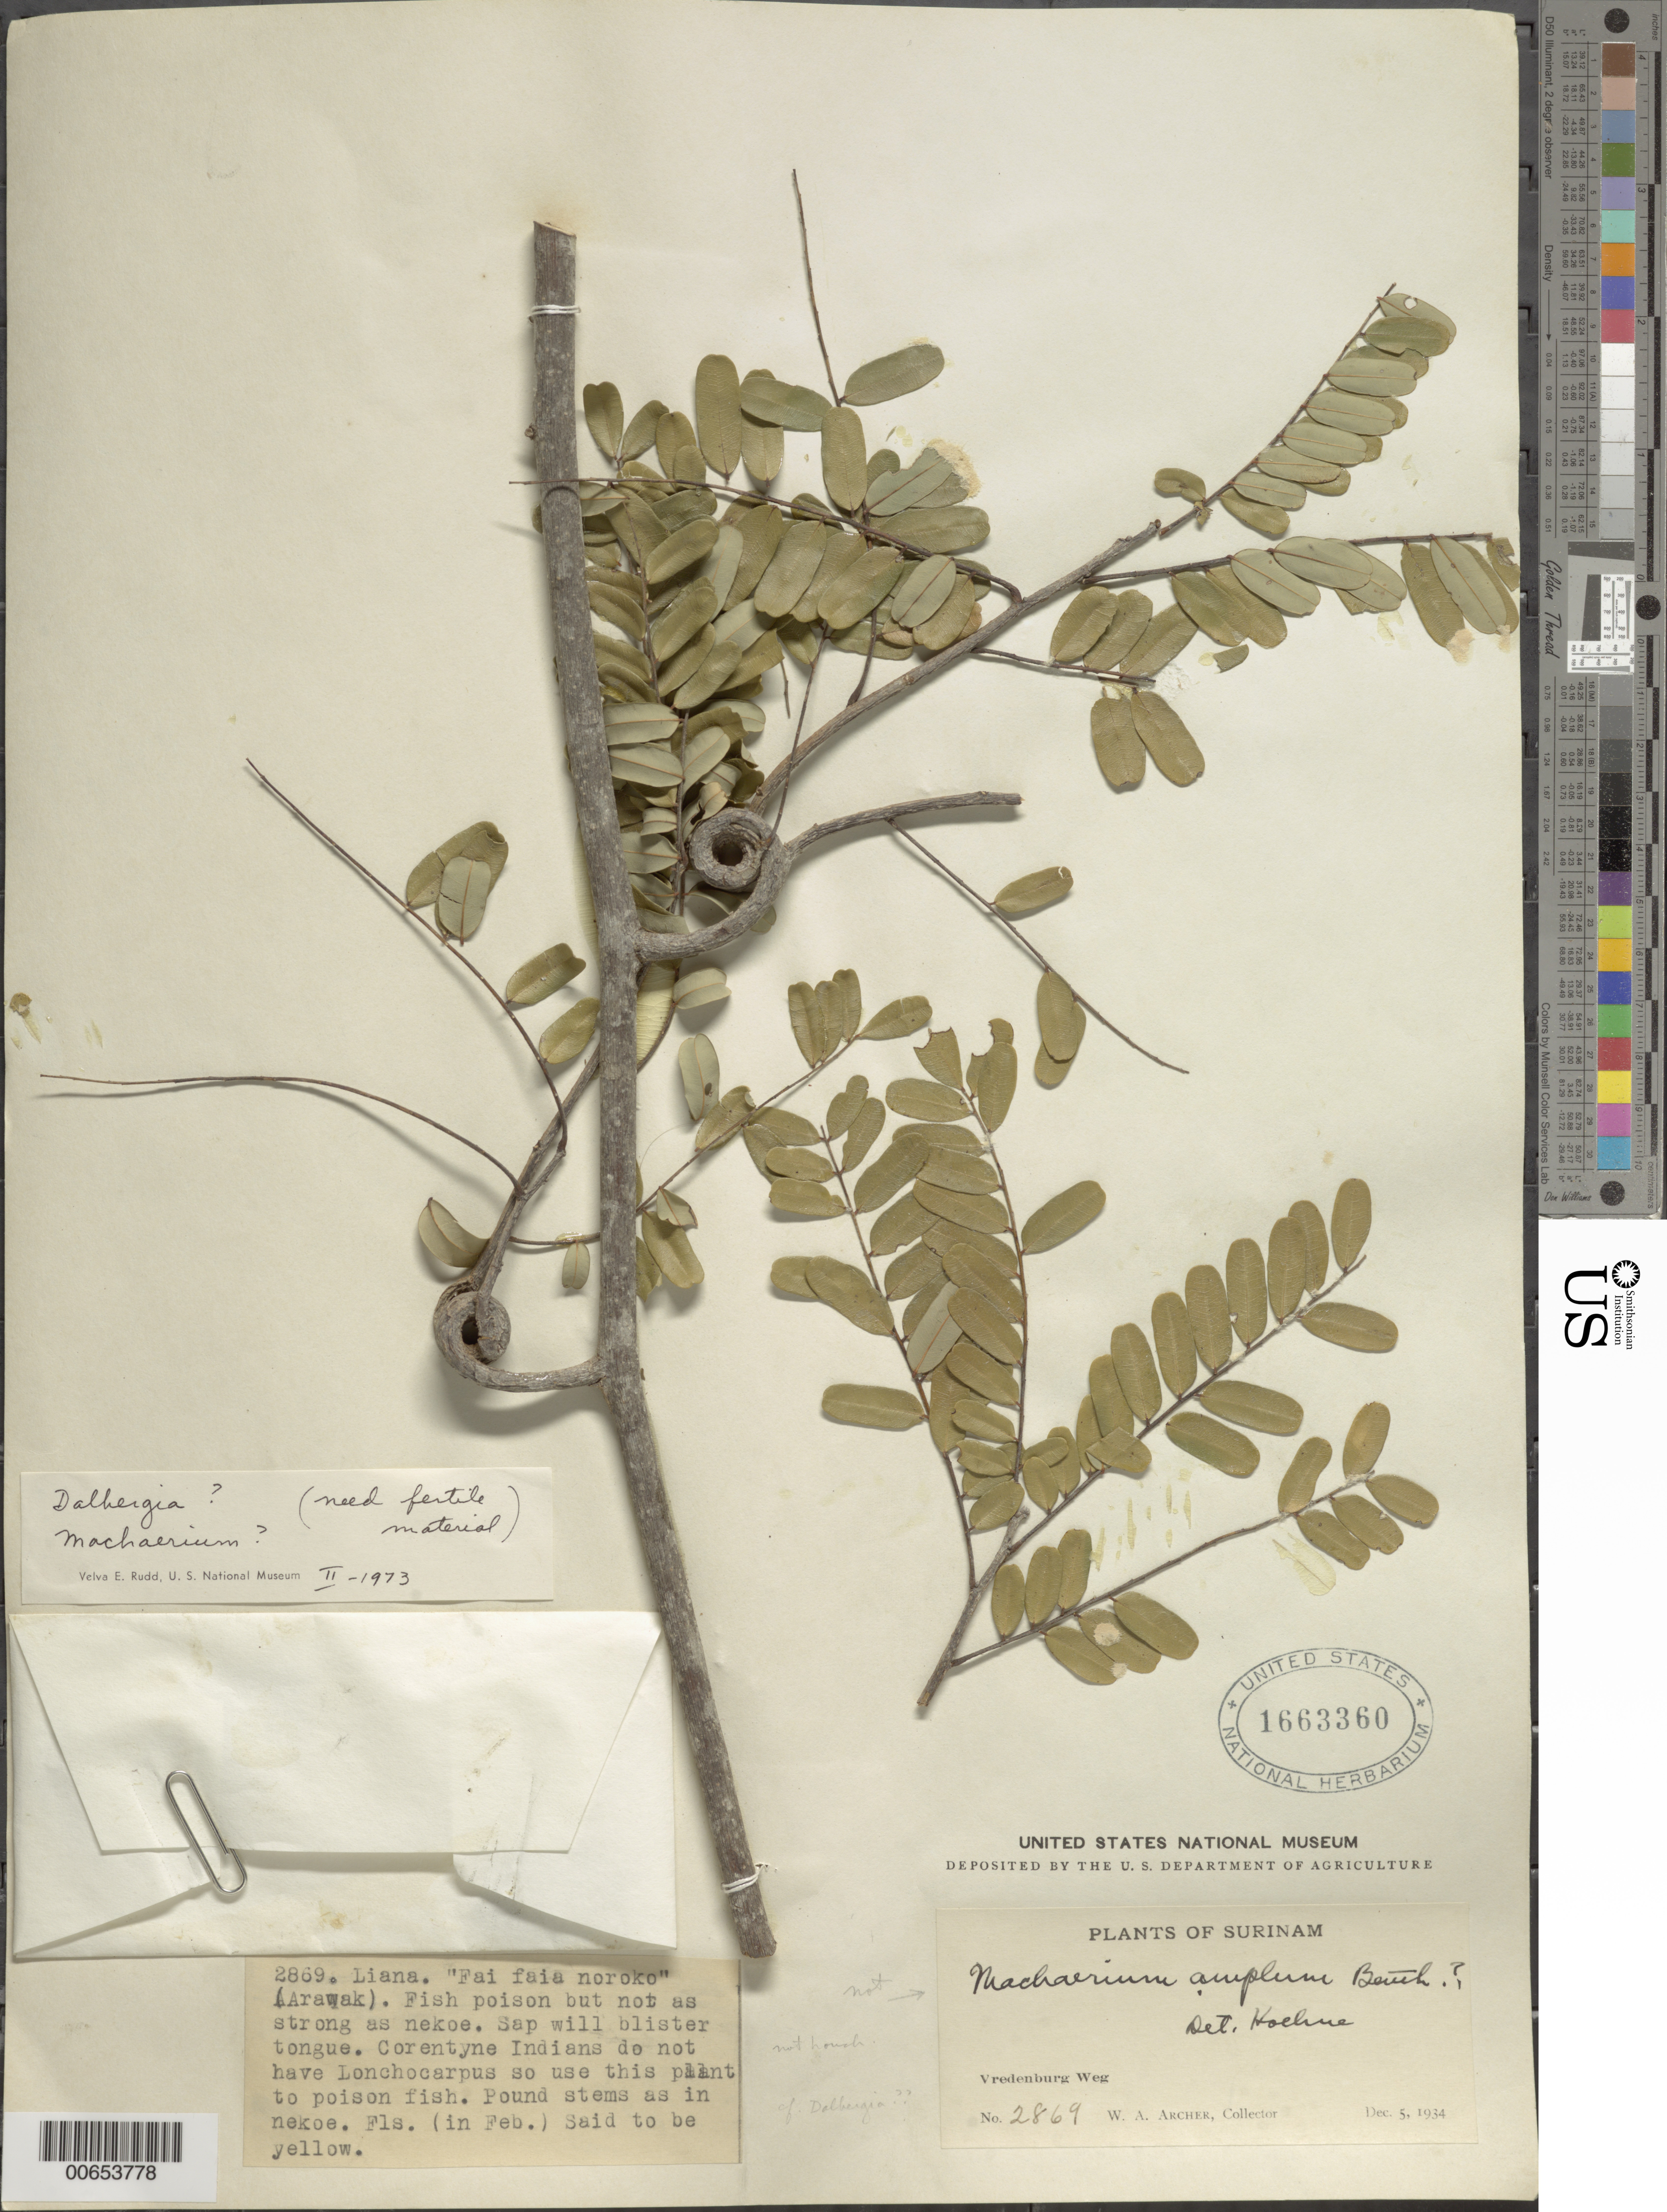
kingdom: Plantae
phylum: Tracheophyta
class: Magnoliopsida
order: Fabales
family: Fabaceae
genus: Dalbergia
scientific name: Dalbergia sp.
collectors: W. A. Archer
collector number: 2869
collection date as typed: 5-Dec-34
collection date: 1934-12-05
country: Suriname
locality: Vredenburg Weg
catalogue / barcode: US 1663360